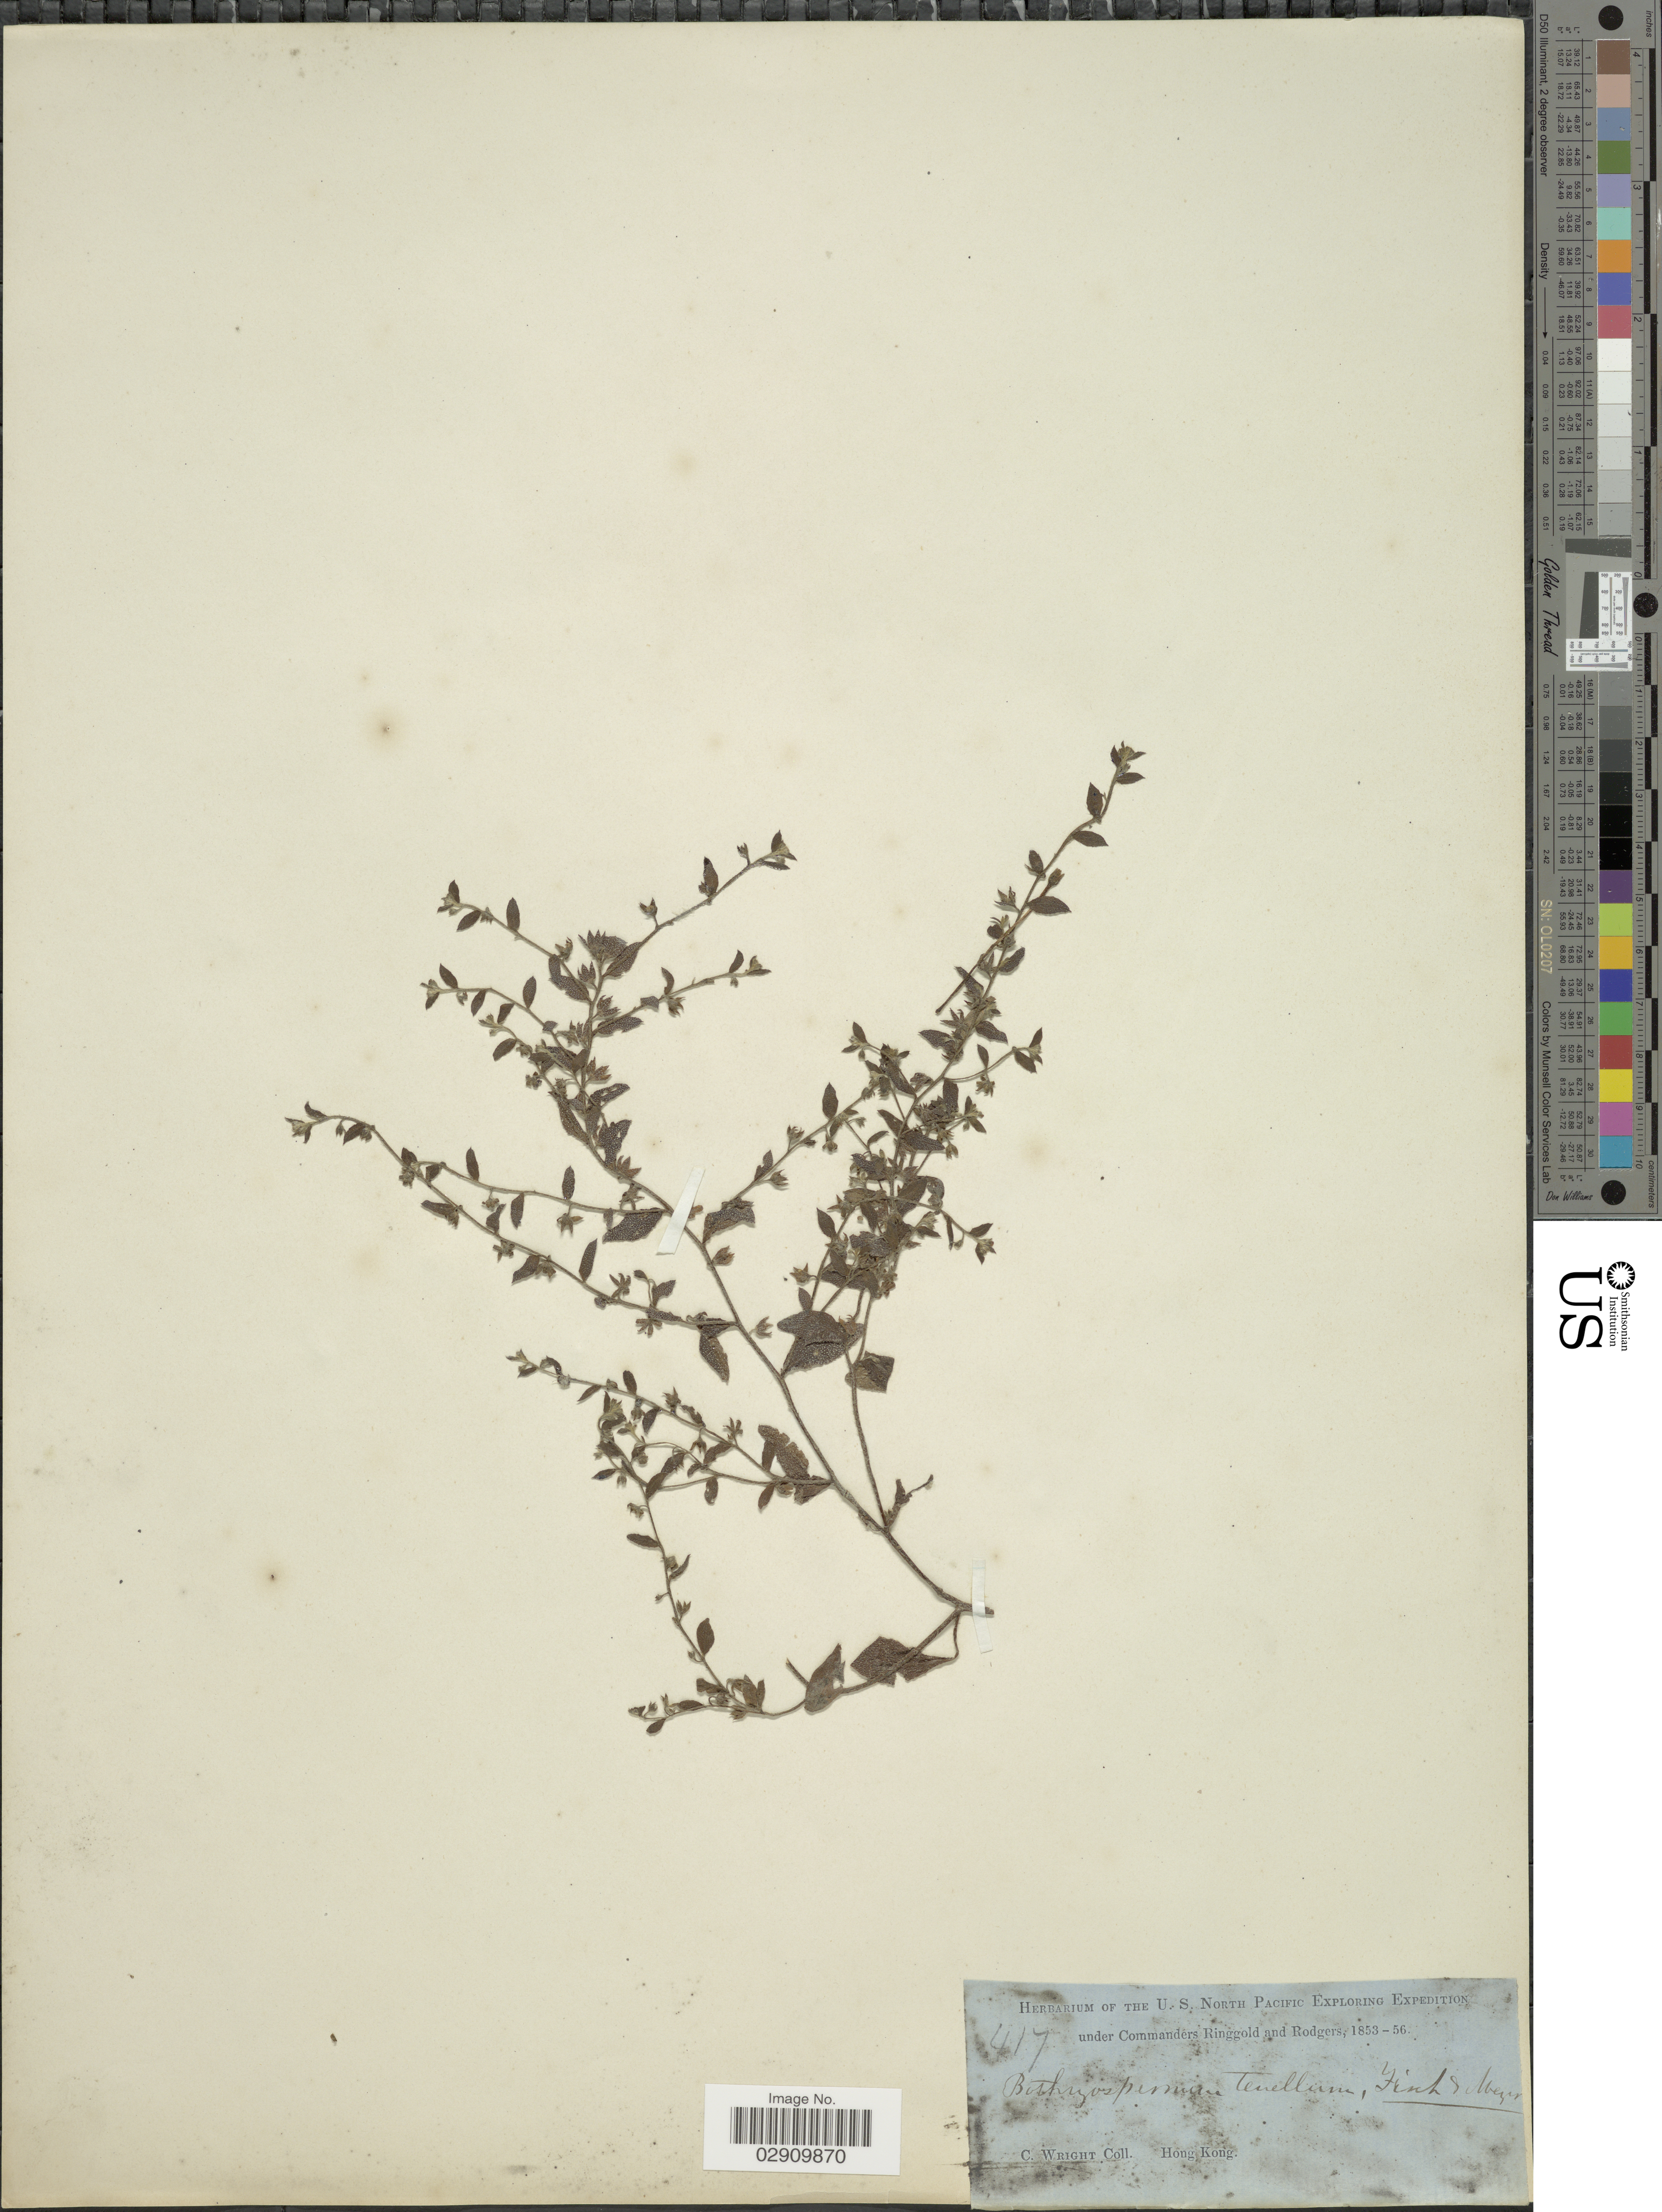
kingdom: Plantae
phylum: Tracheophyta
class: Magnoliopsida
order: Boraginales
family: Boraginaceae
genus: Bothriospermum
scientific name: Bothriospermum tenellum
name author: (Hornem.) Fisch. & C.A. Mey.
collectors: C. Wright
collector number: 417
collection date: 1853/1856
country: China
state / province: Hong Kong